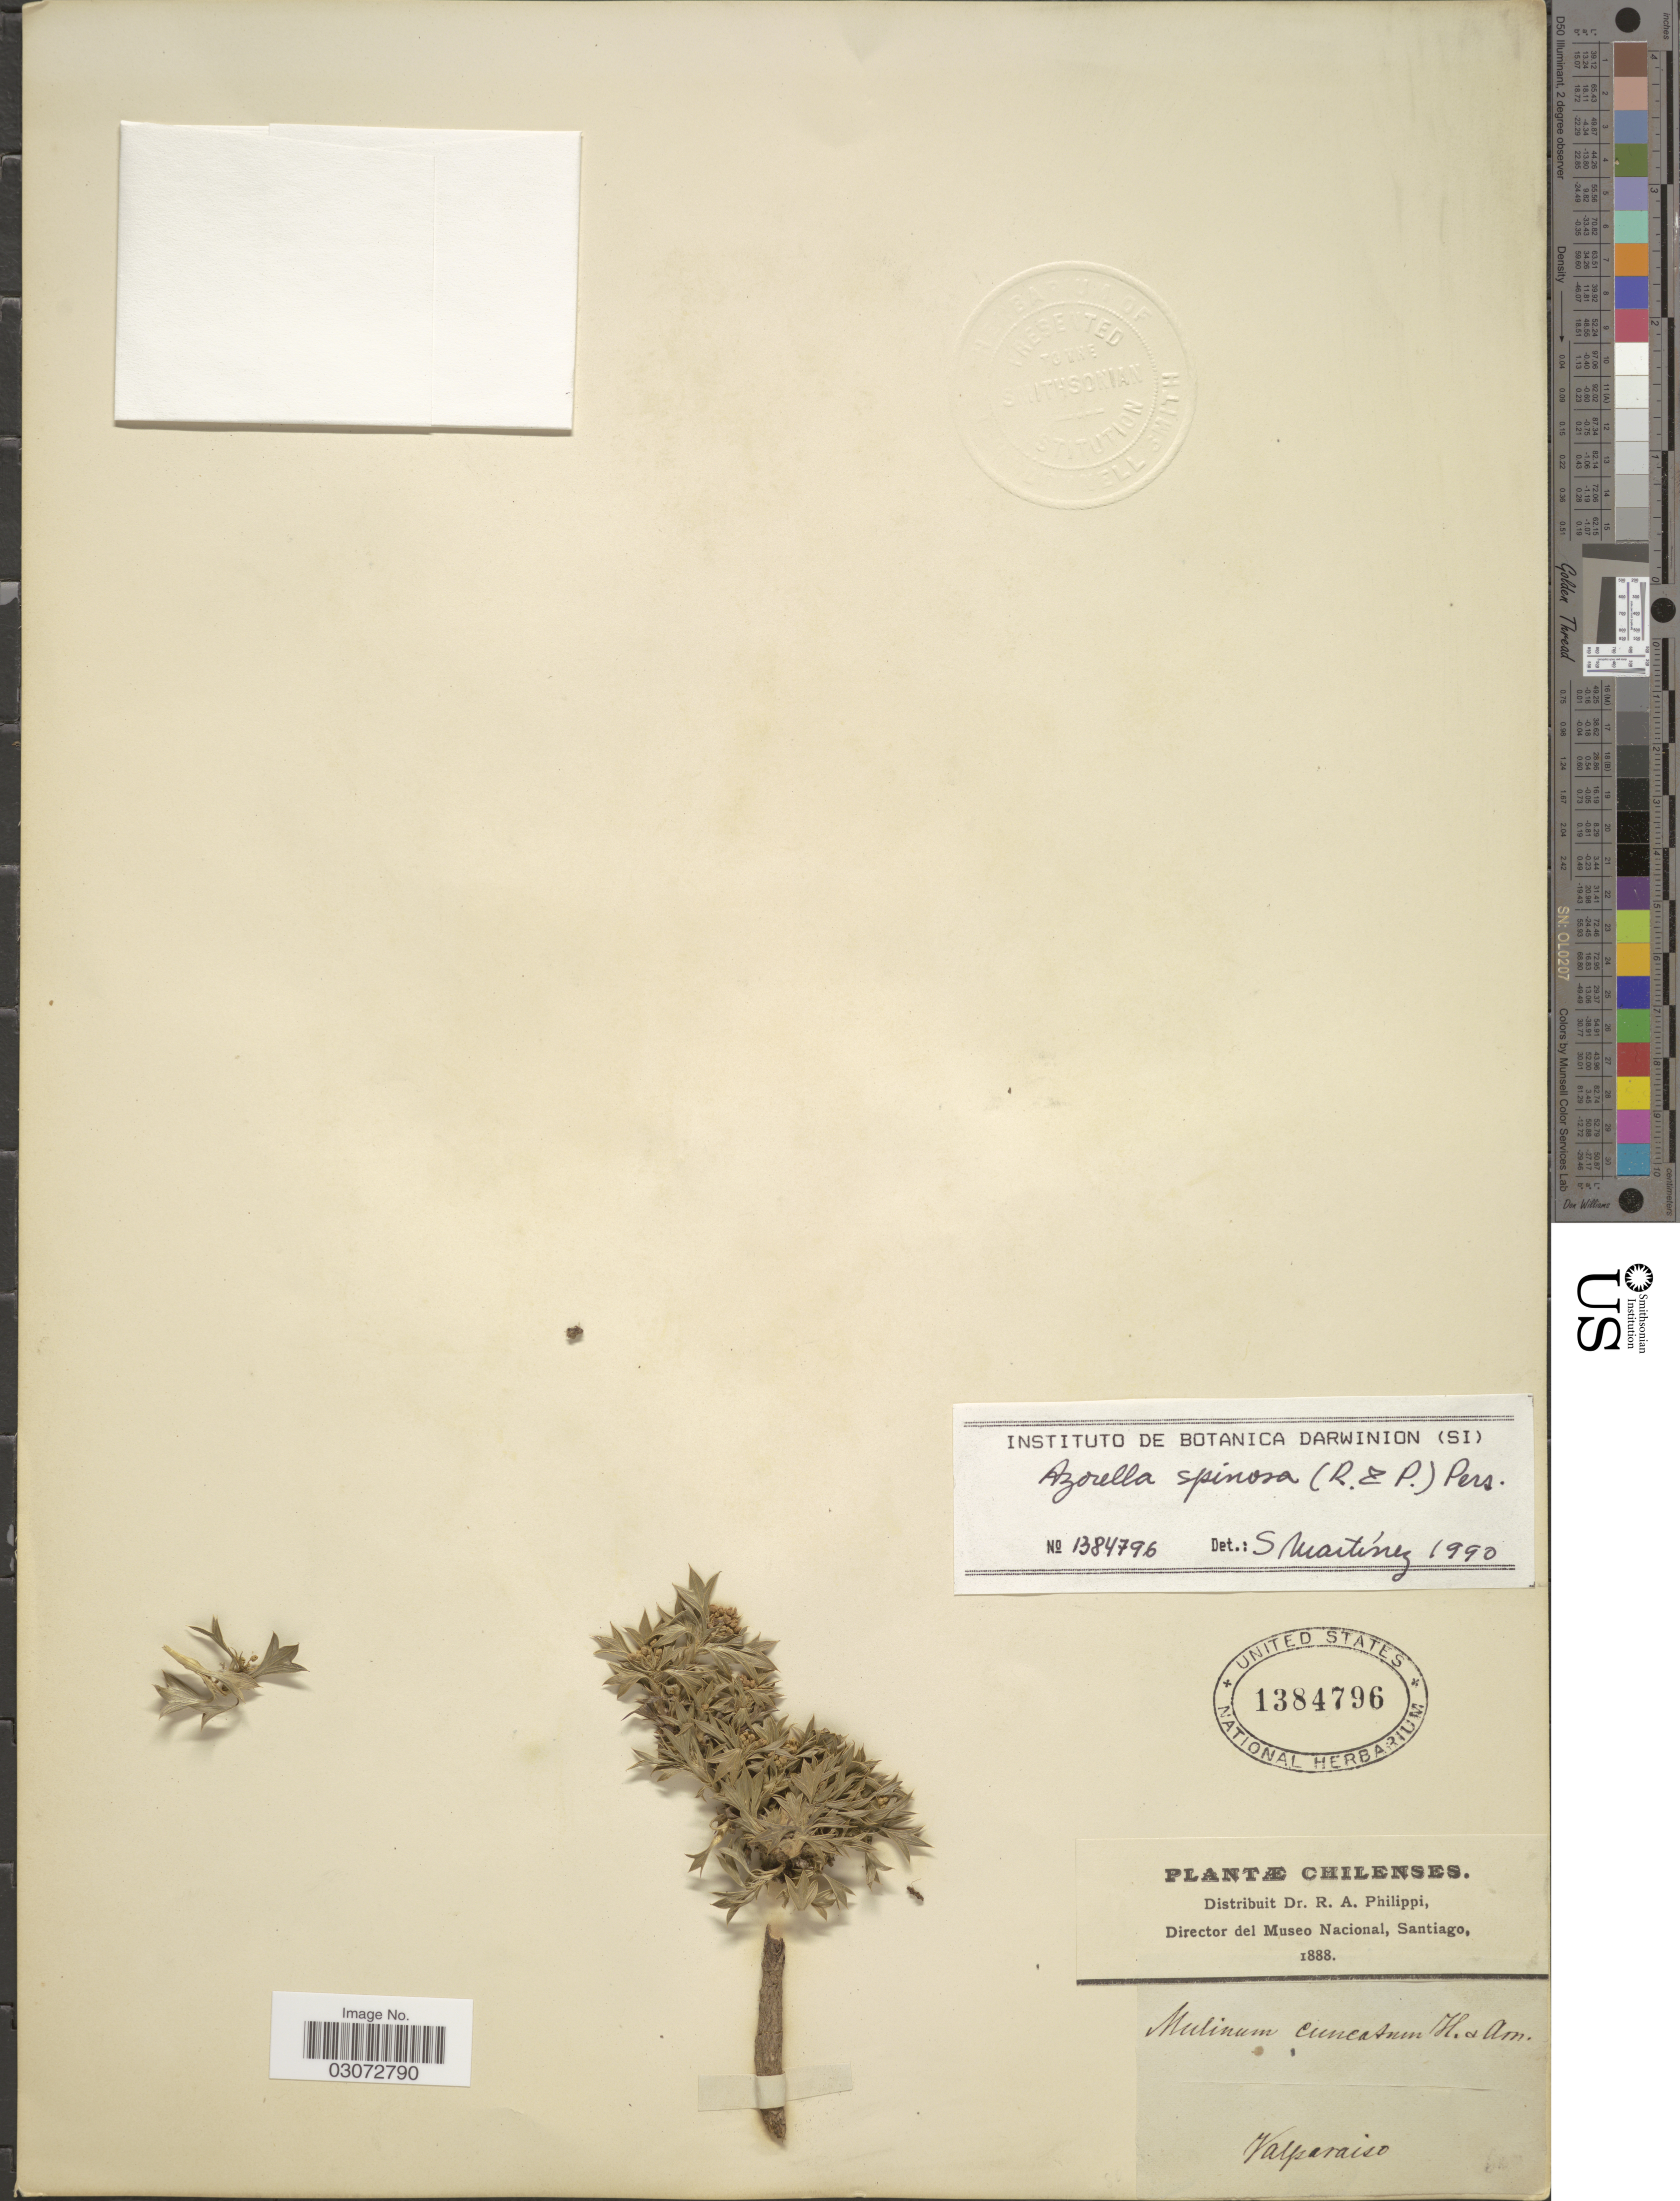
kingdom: Plantae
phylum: Tracheophyta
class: Magnoliopsida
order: Apiales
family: Apiaceae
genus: Azorella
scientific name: Azorella spinosa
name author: (Ruiz & Pav.) Pers.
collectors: ex. herb. R.A. Philippi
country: Chile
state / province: Valparaíso (V)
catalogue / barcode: US 1384796